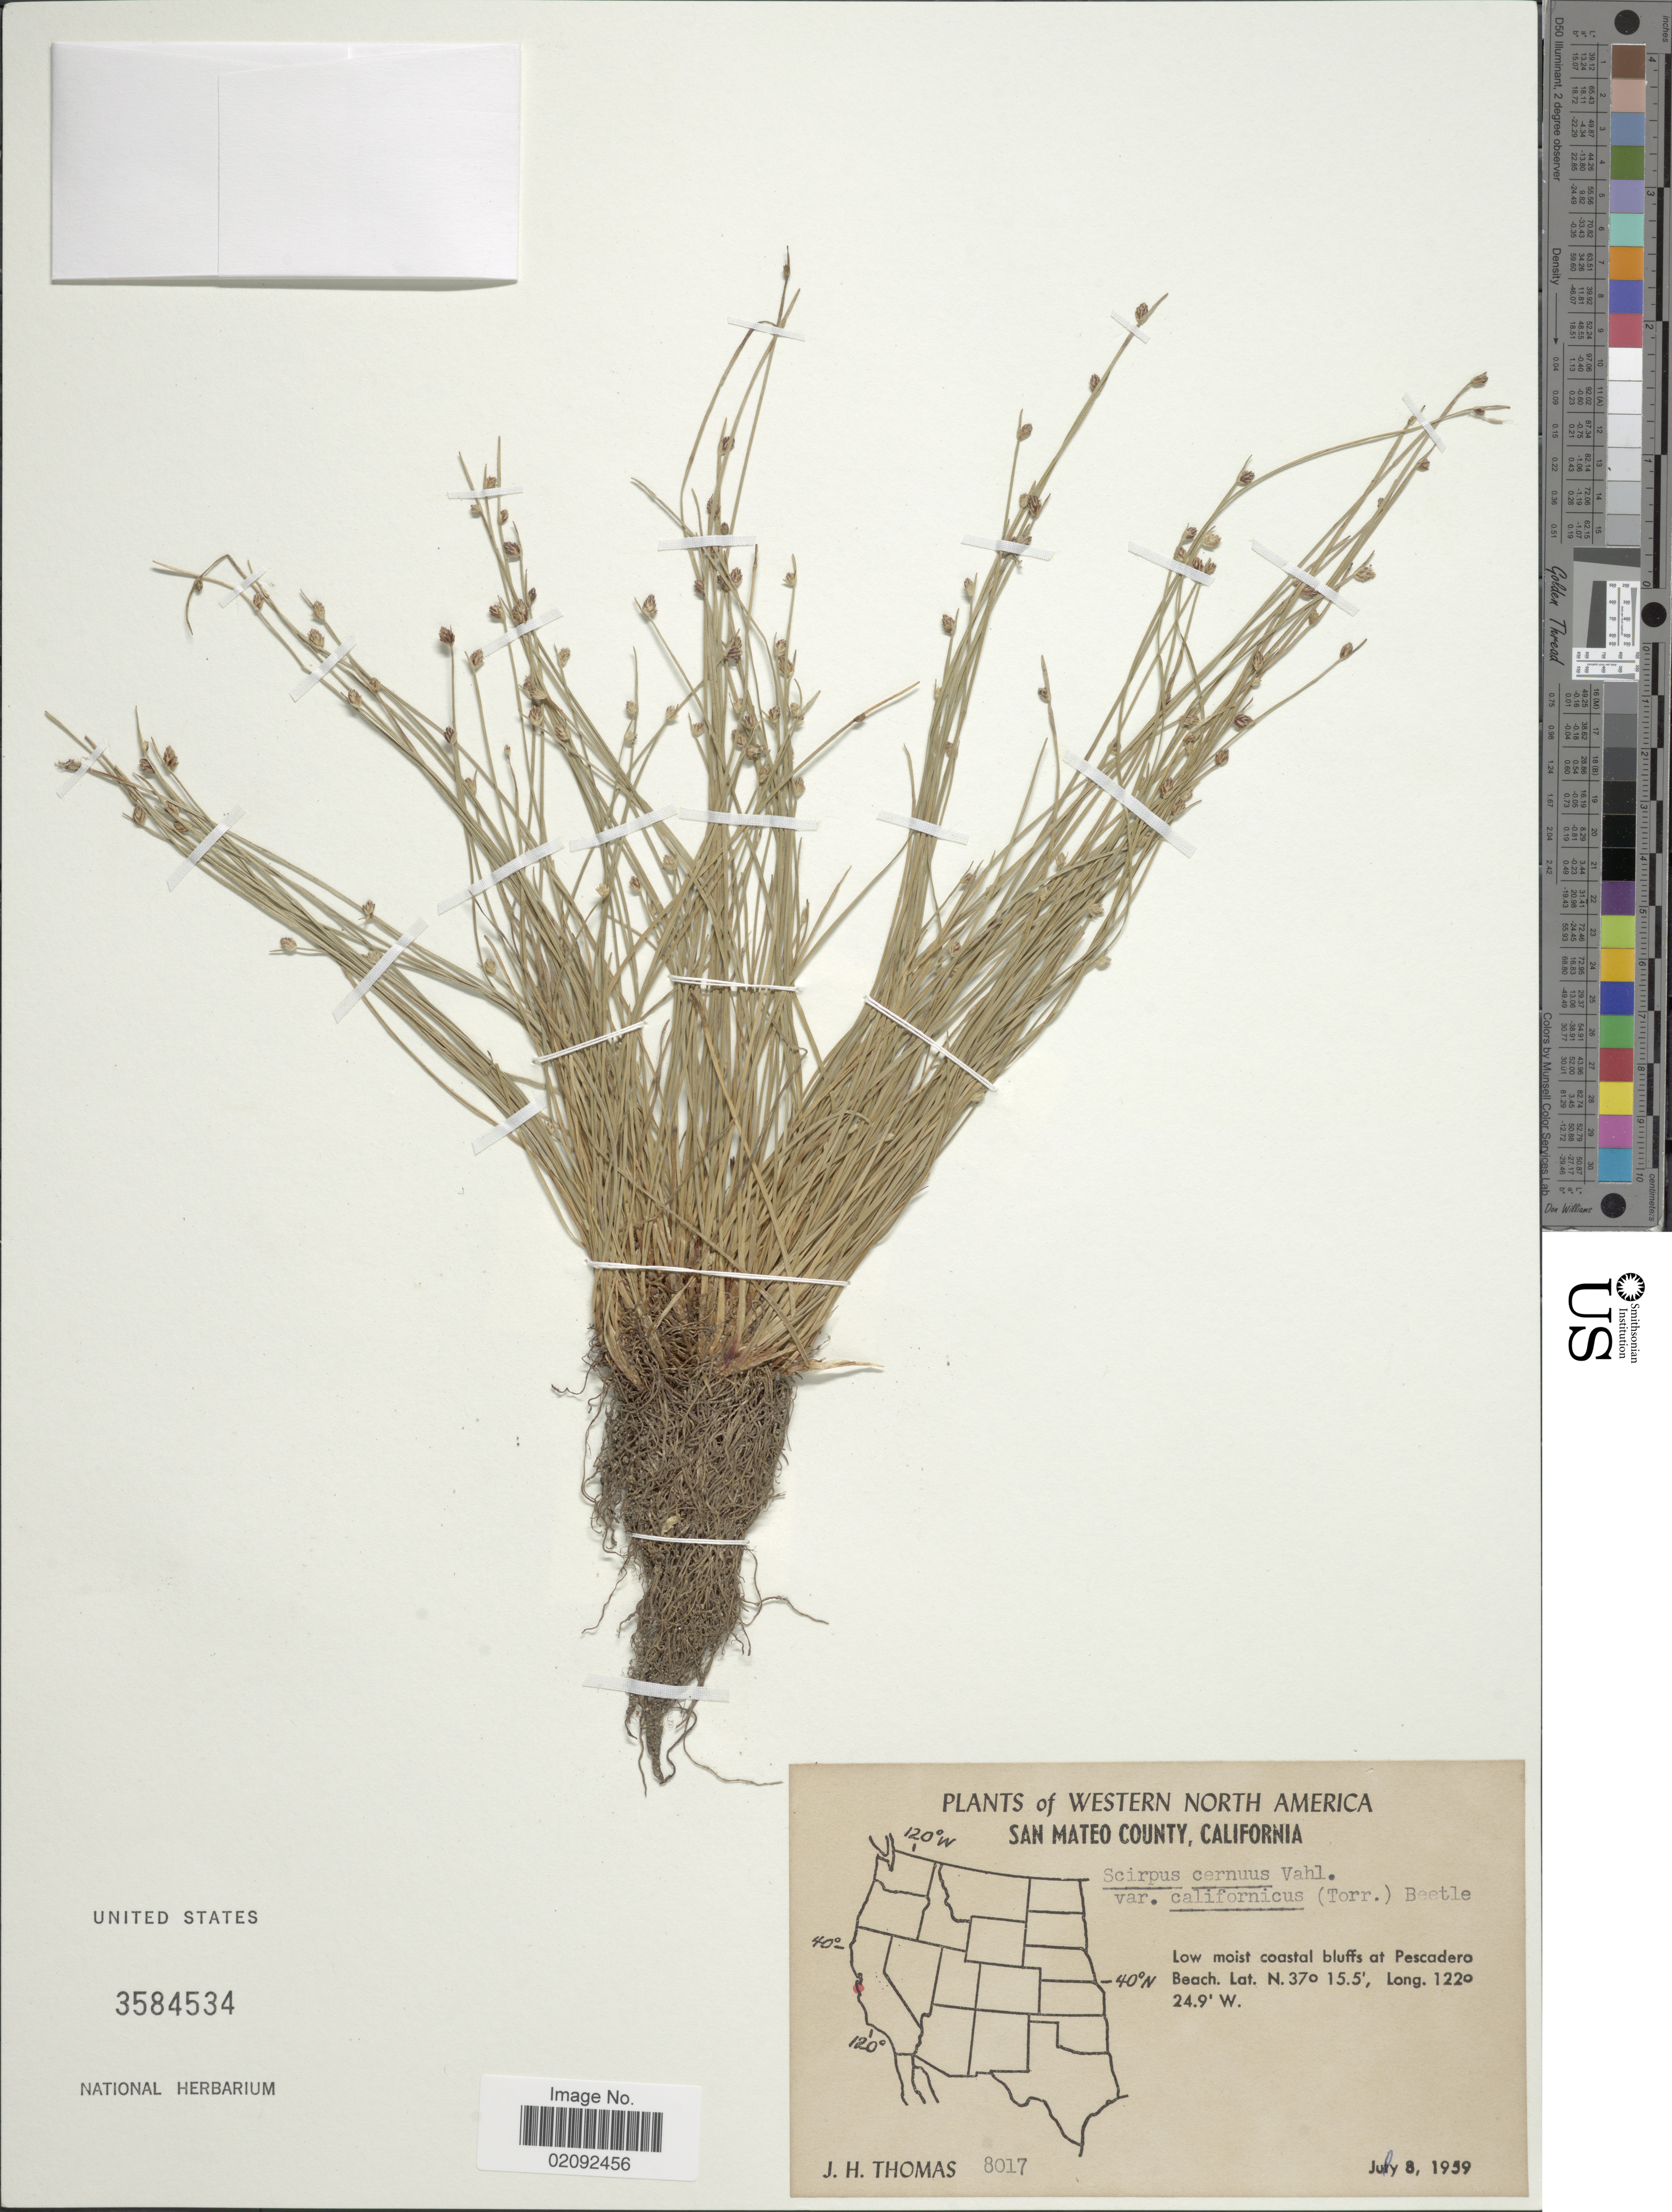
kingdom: Plantae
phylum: Tracheophyta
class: Liliopsida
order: Poales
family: Cyperaceae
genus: Isolepis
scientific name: Isolepis cernua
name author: (Vahl) Roem. & Schult.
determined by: Strong, Mark T., (BOT), Smithsonian Institution - National Museum of Natural History (UNITED STATES)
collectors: J. H. Thomas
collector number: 8017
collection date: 1959-07-08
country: United States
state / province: California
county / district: San Mateo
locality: Western North America, San Mateo County, low moist coastal bluffs at Pescadero Beach.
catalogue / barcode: US 3584534